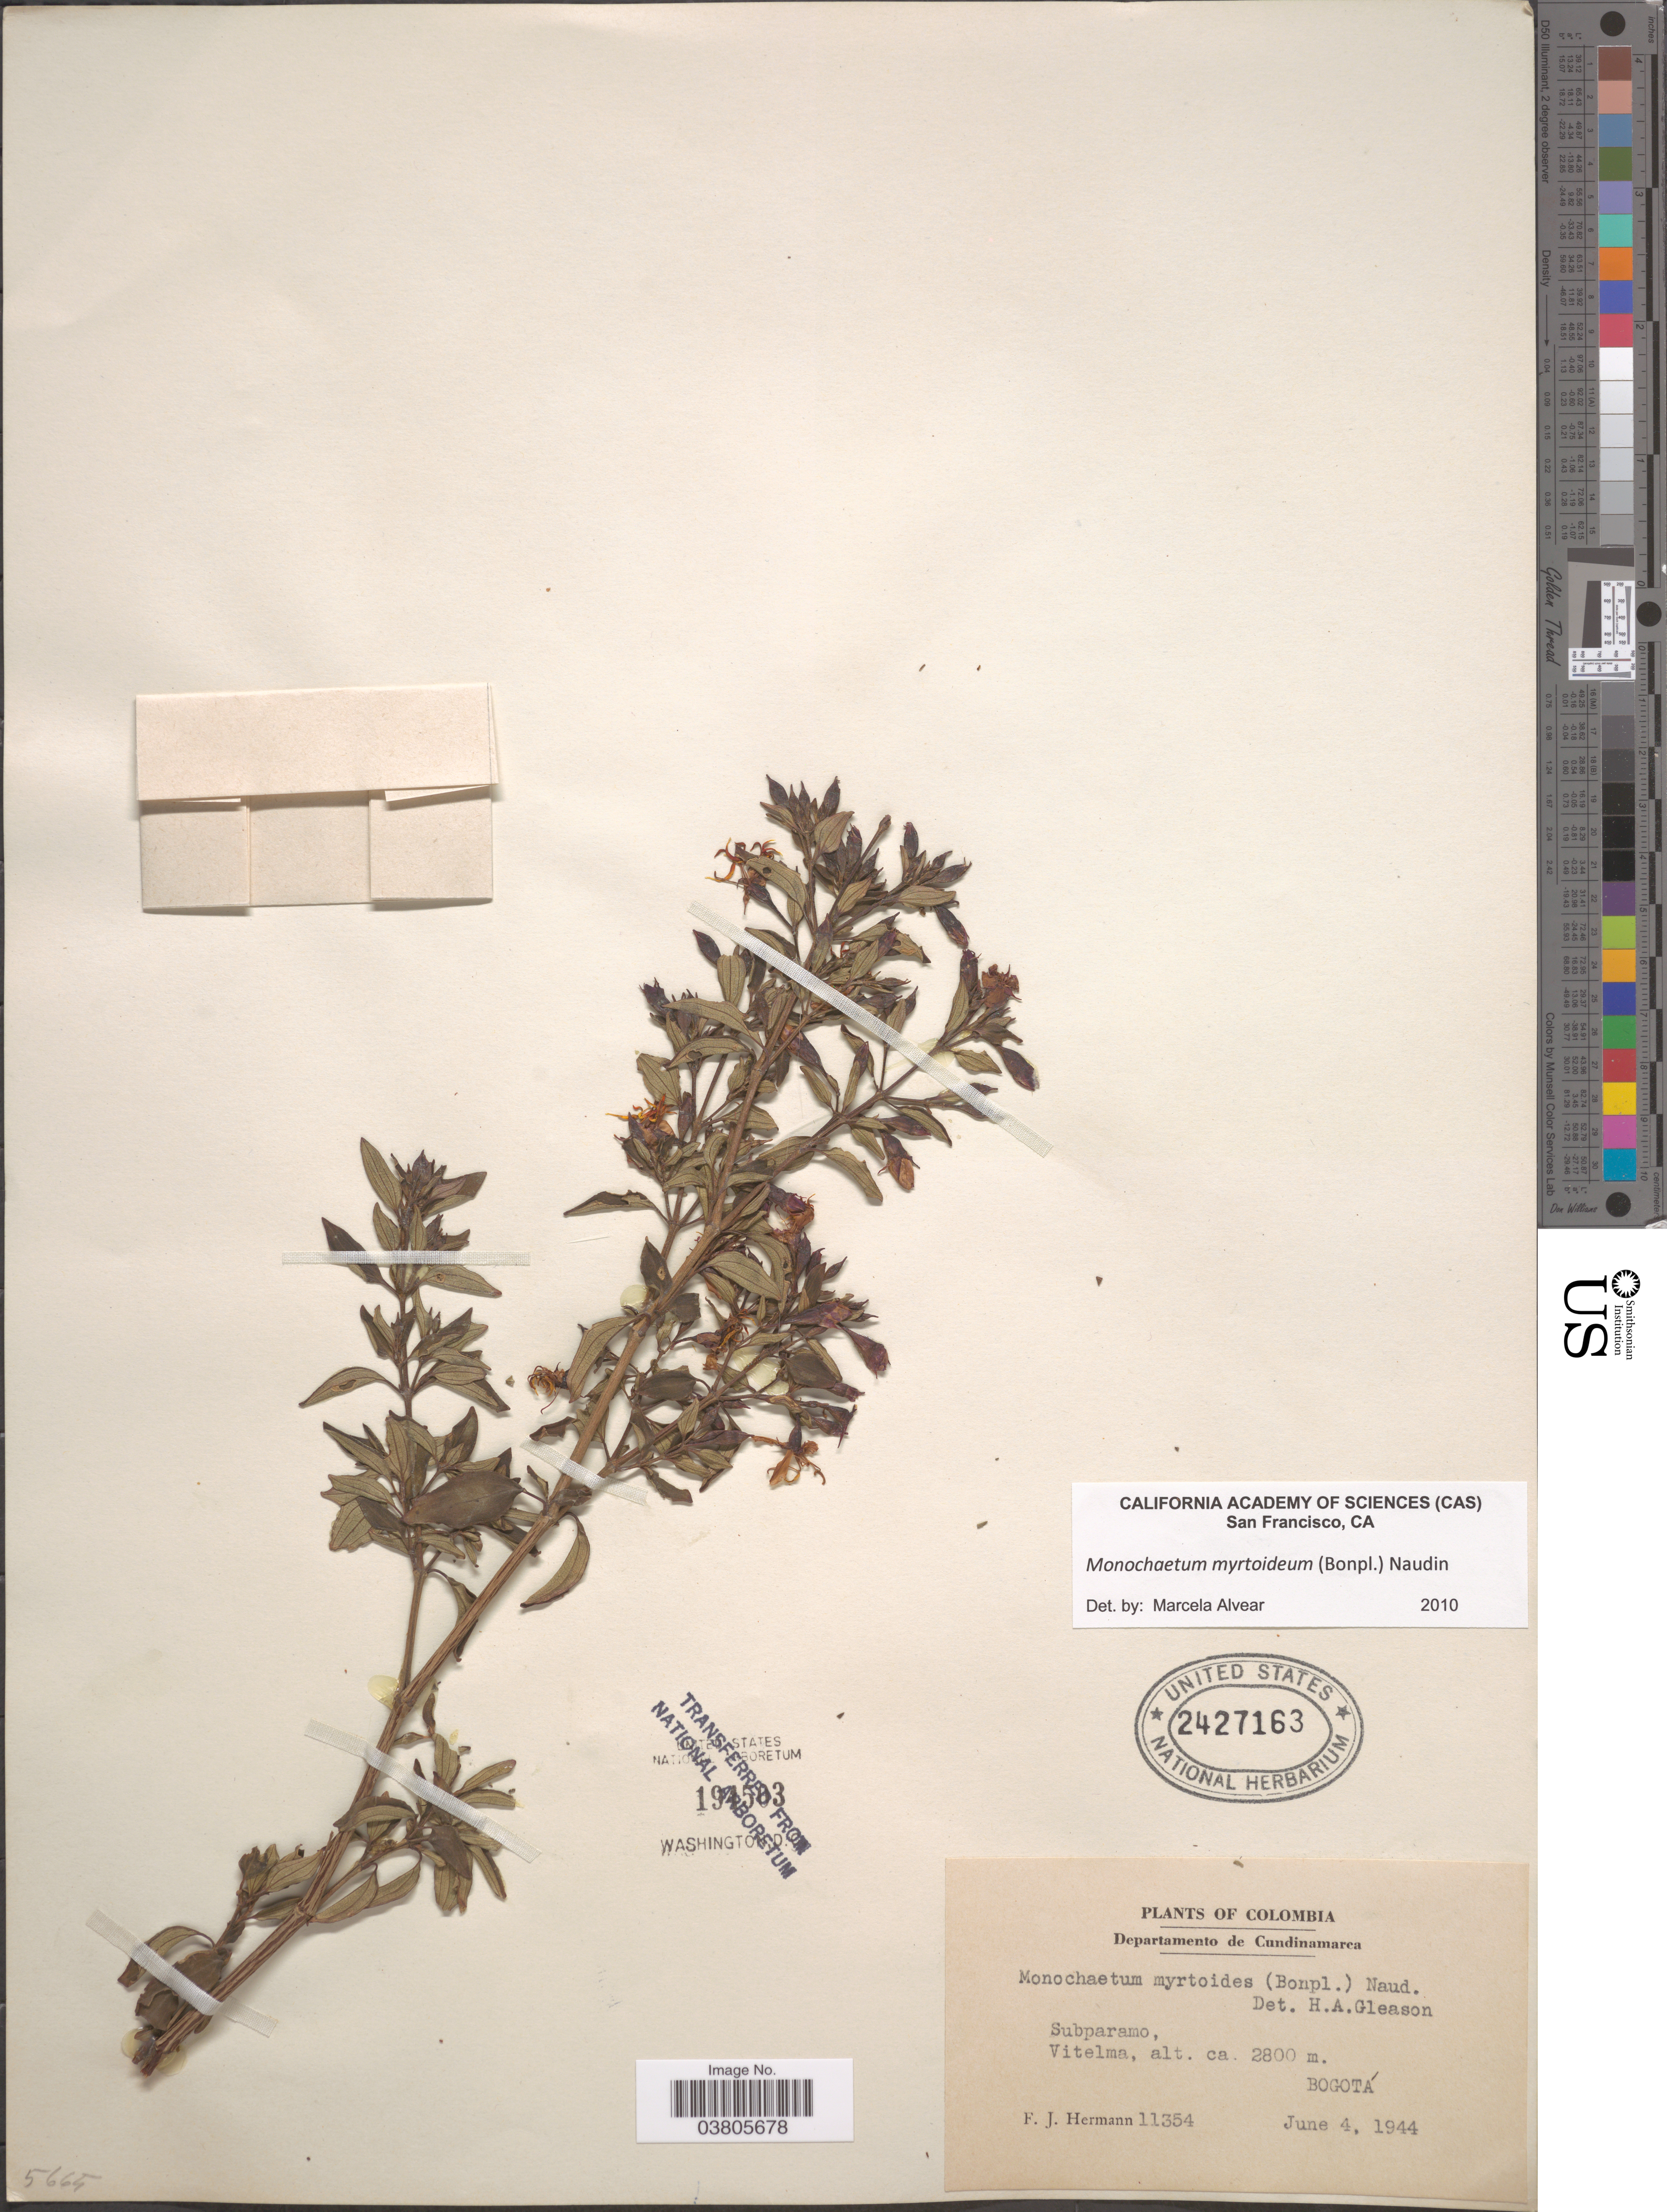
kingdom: Plantae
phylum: Tracheophyta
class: Magnoliopsida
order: Myrtales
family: Melastomataceae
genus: Monochaetum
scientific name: Monochaetum myrtoideum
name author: Naudin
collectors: F. Herman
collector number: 11354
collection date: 1944-06-04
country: Colombia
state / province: Cundinamarca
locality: Departamento de Cundinamarca. Subparamo, Vitelma. Bogotá.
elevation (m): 2800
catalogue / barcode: US 2427163